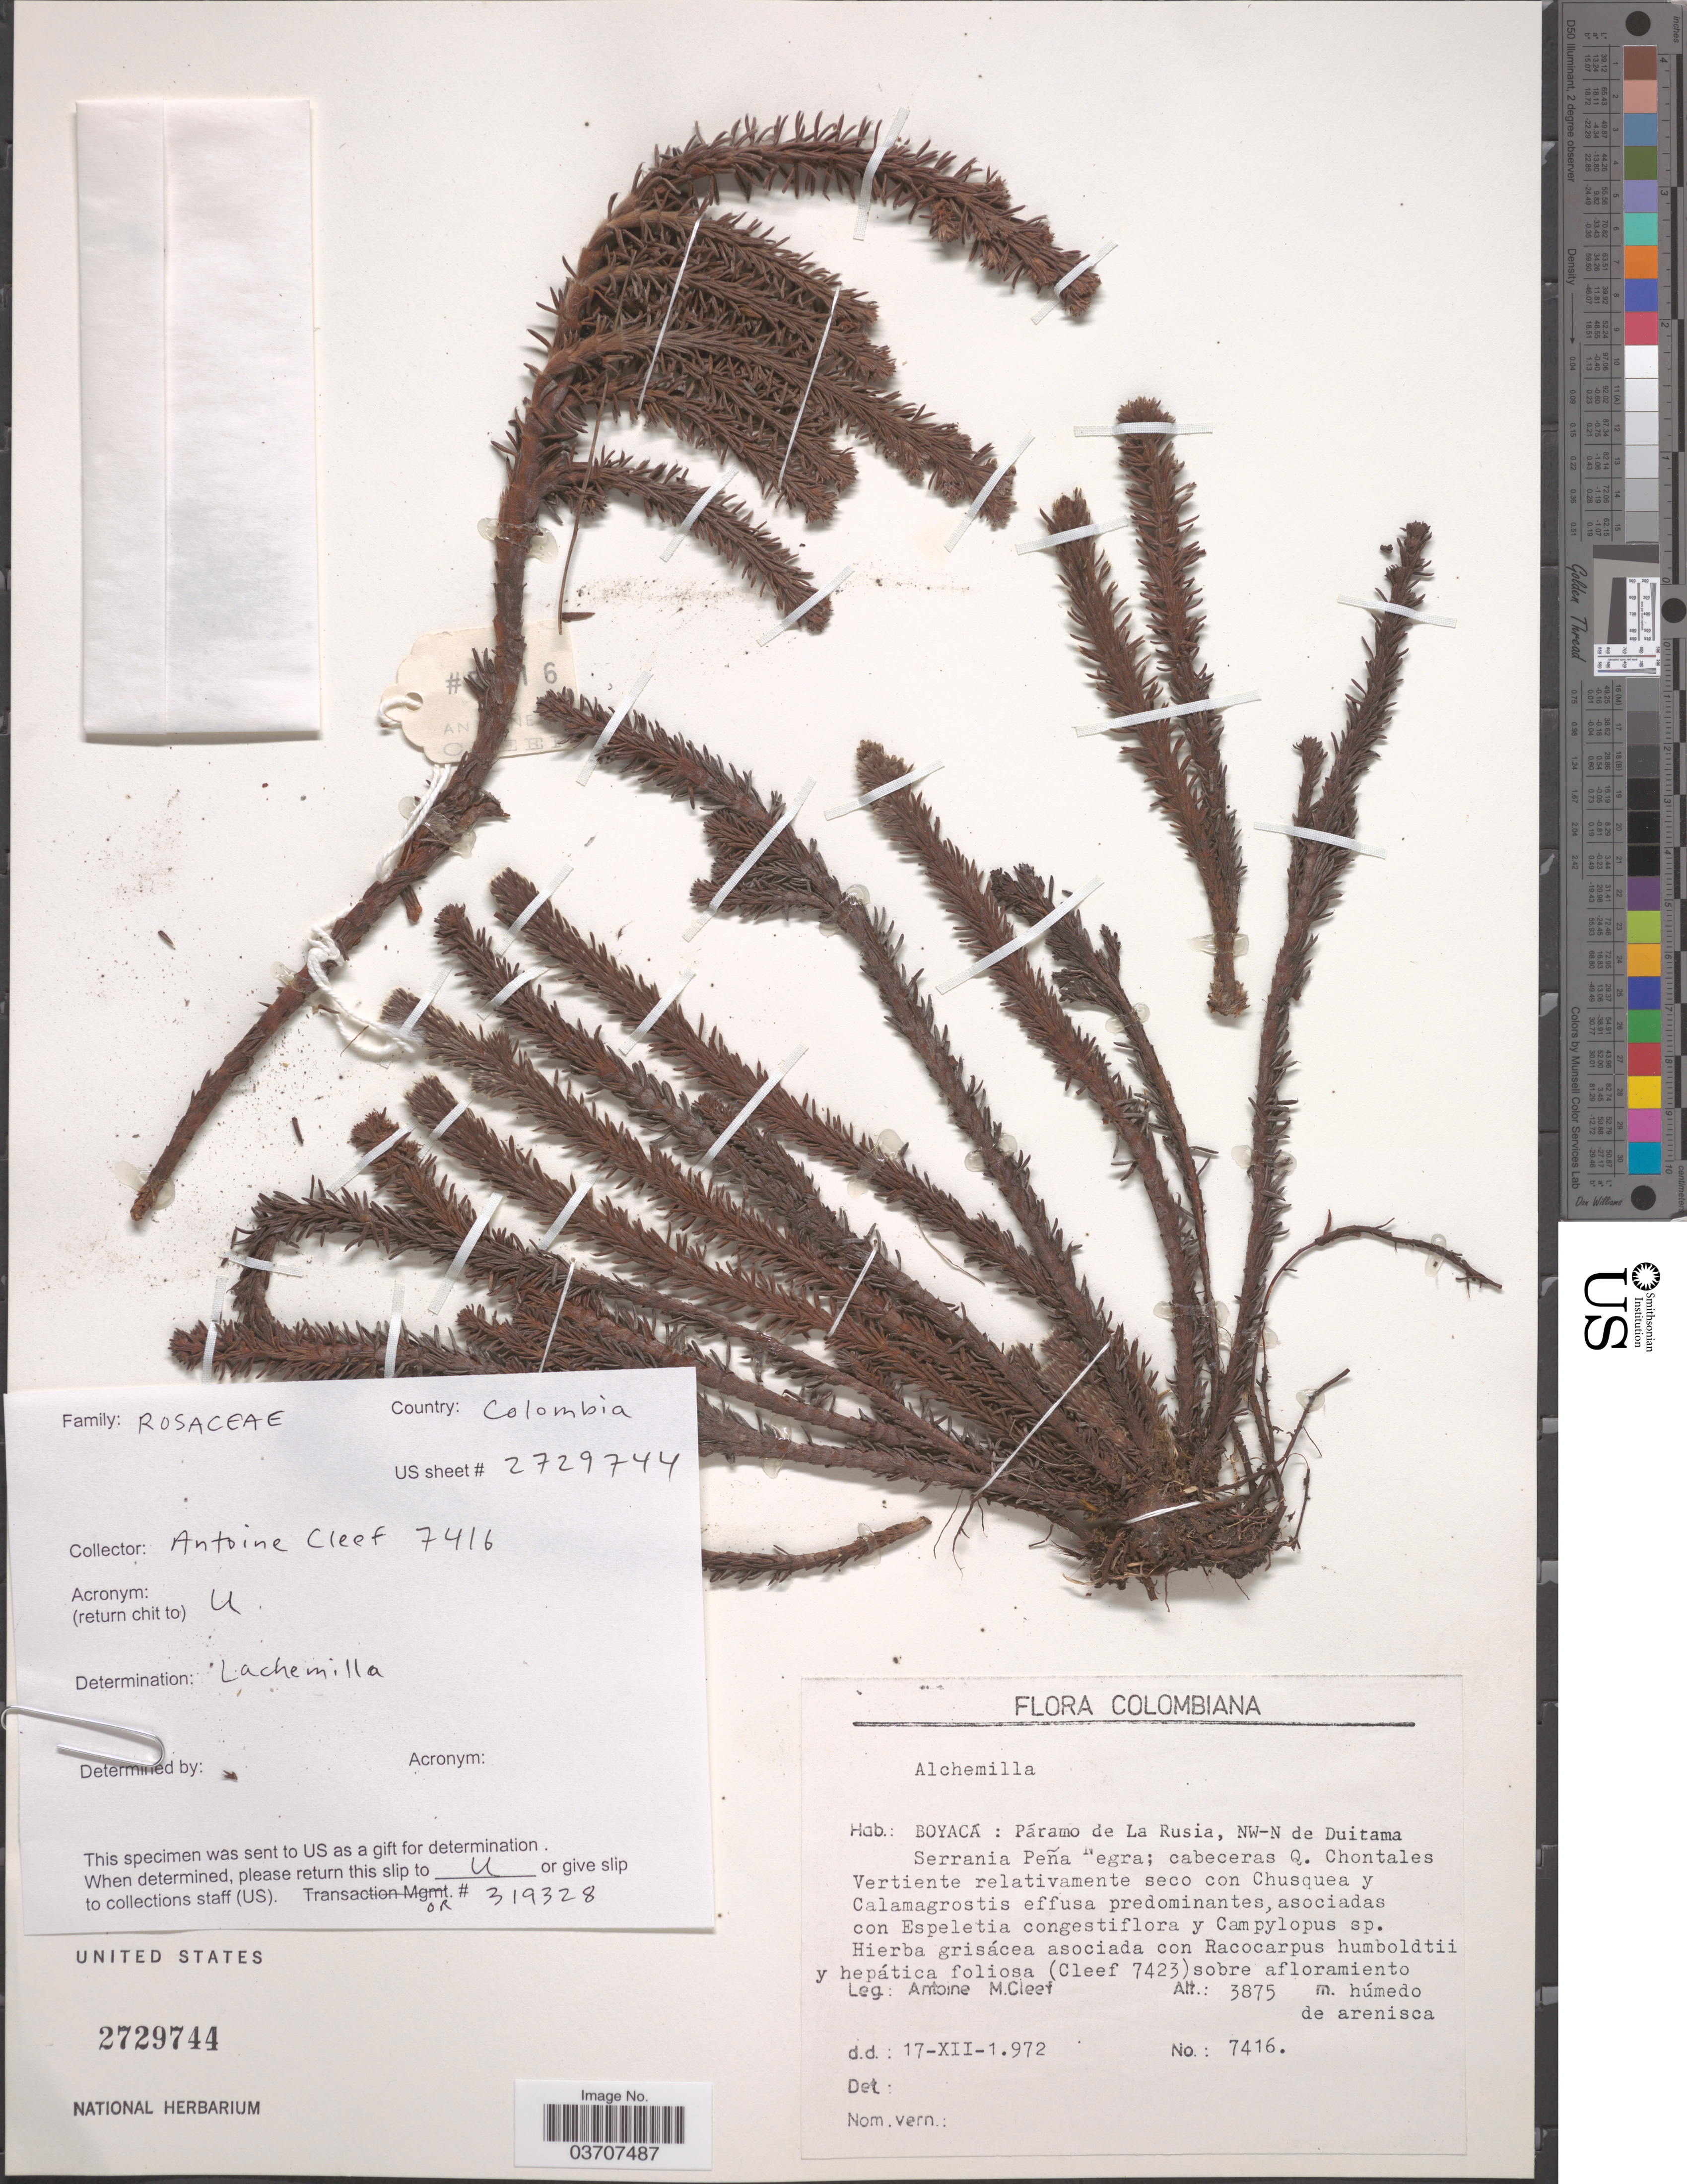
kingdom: Plantae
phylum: Tracheophyta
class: Magnoliopsida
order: Rosales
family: Rosaceae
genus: Alchemilla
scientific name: Alchemilla nivalis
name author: Kunth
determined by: Dorr, L. J., (BOT), Smithsonian Institution - National Museum of Natural History (UNITED STATES)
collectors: A. M. Cleef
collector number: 7416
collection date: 1972-12-17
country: Colombia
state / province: Boyacá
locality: Páramo de La Rusia, NW-N de Duitama Serrania Peña Negra; cabeceras Q. Chontales.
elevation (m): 3875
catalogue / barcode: US 2729744